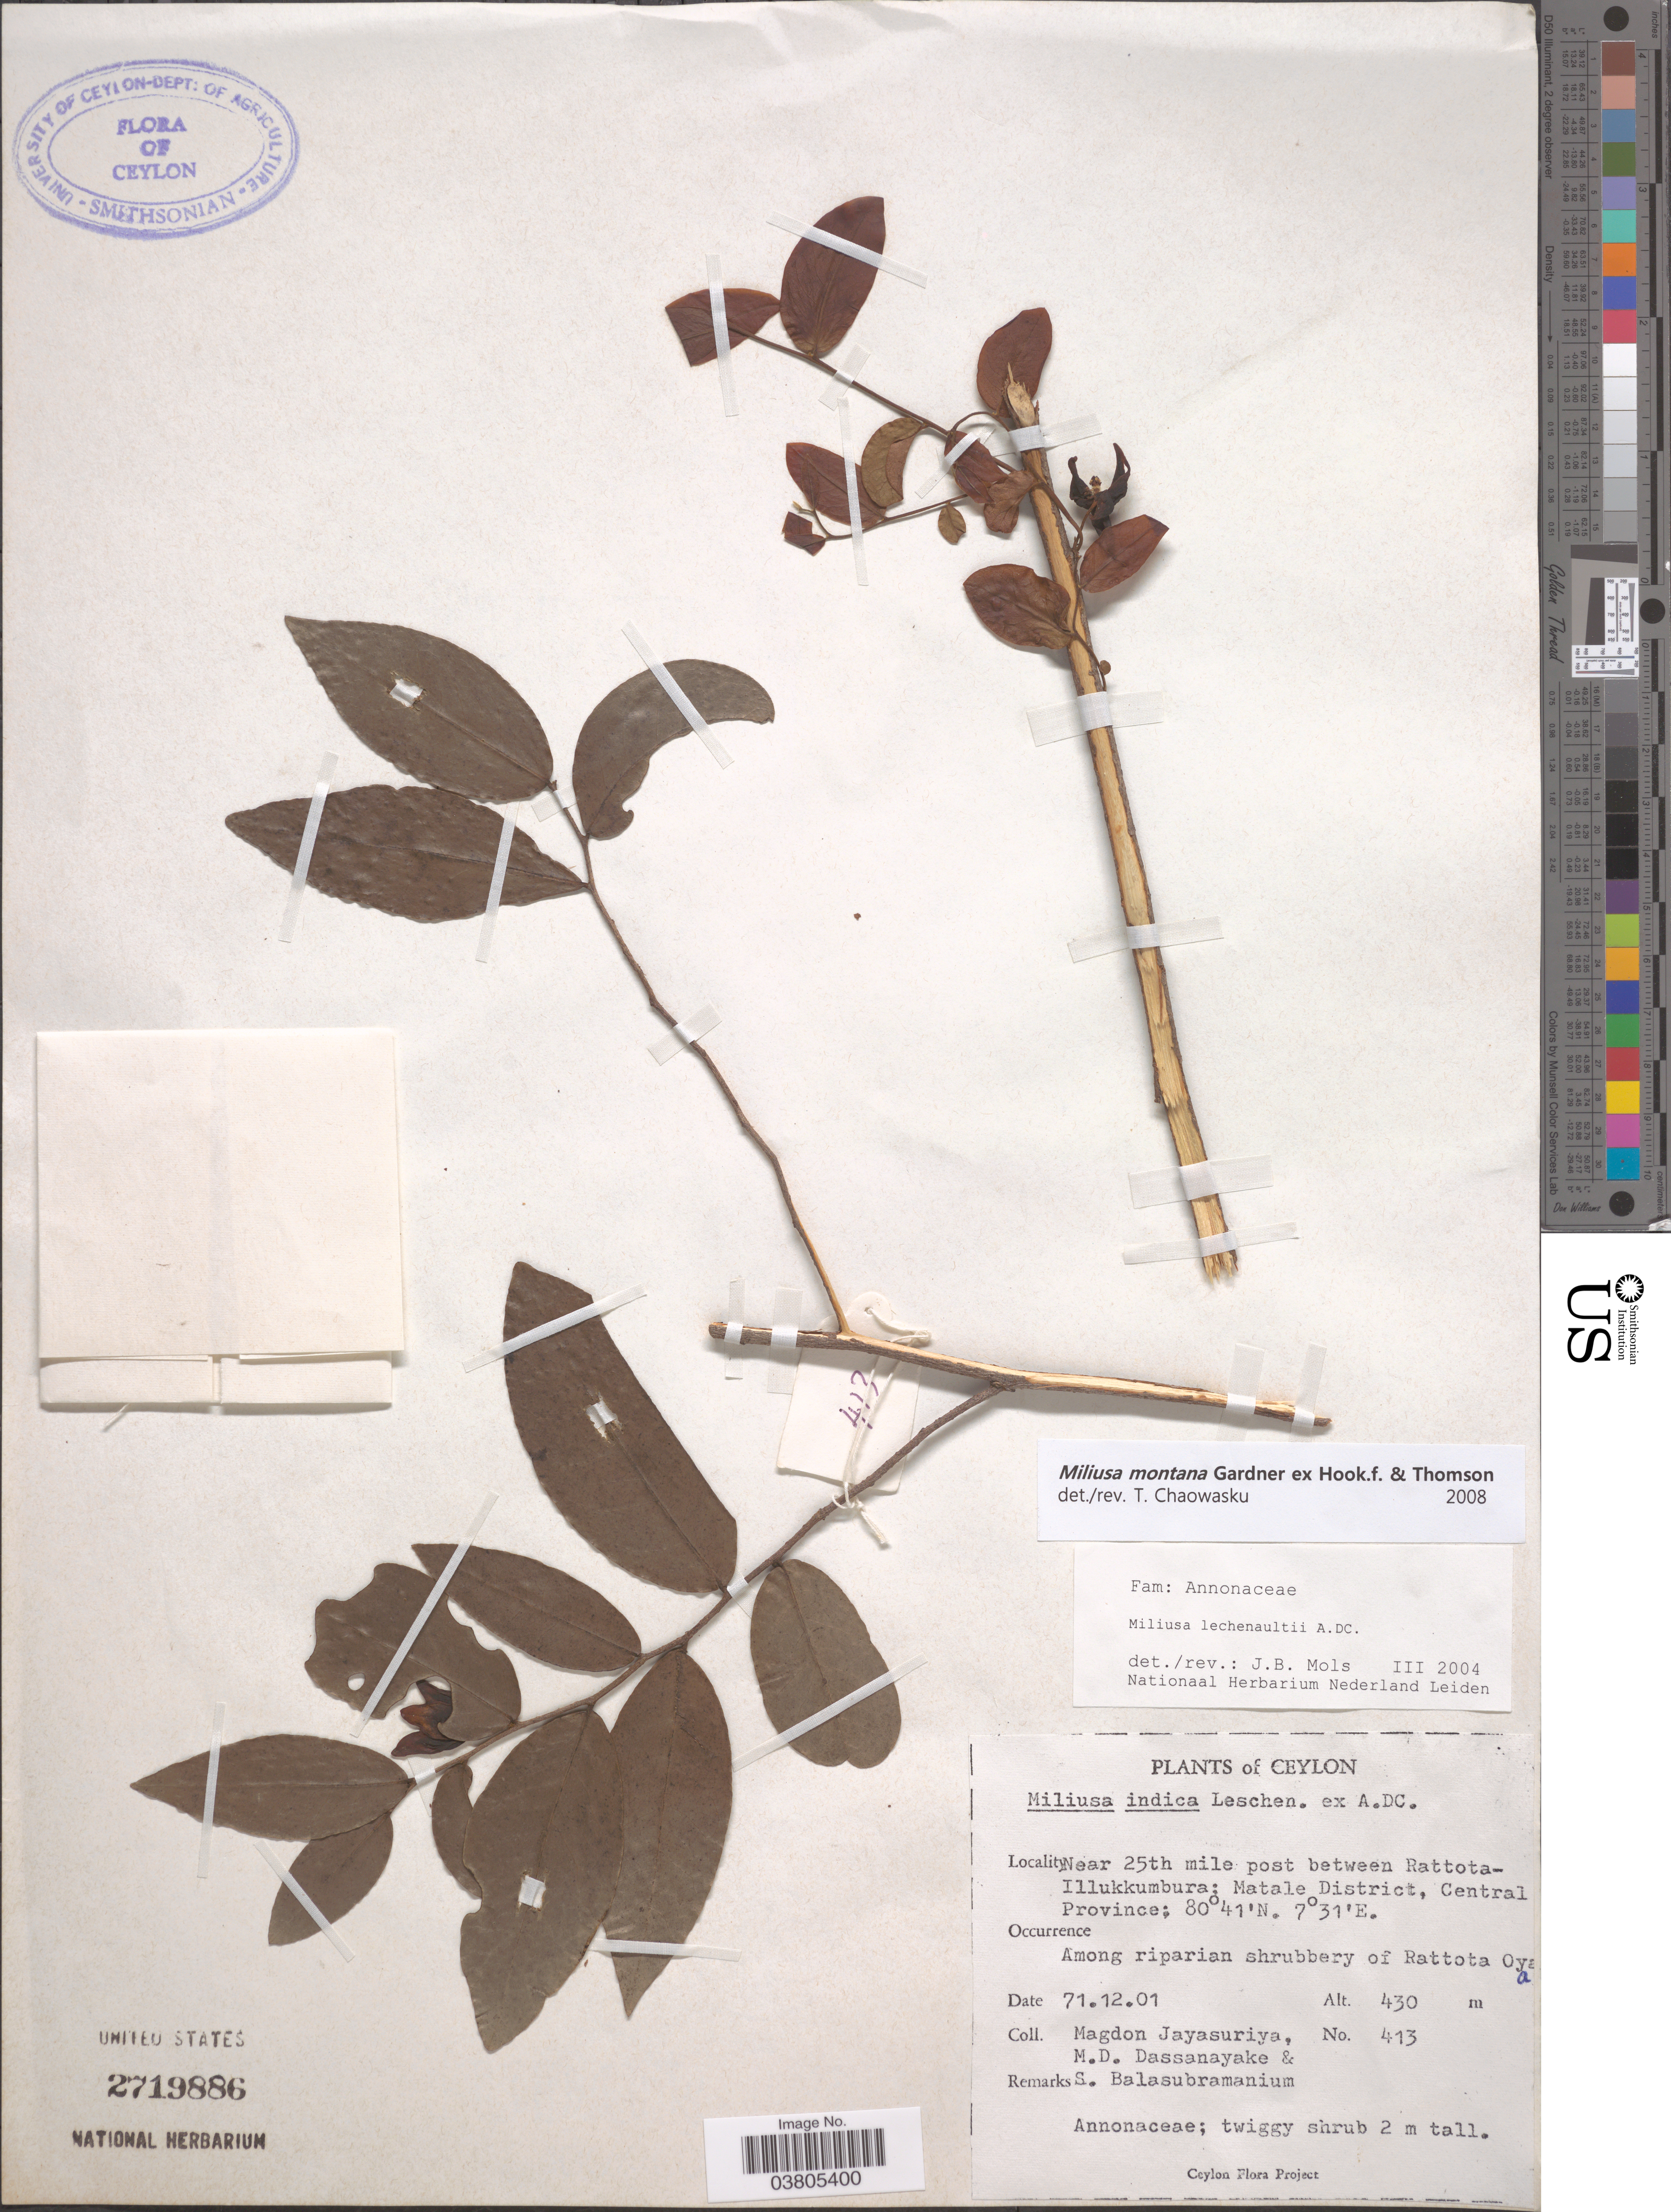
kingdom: Plantae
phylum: Tracheophyta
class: Magnoliopsida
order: Magnoliales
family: Annonaceae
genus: Miliusa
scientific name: Miliusa montana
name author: Gardner ex Hook. f. & Thomson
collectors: A. H. Jayasuriya, M. D. Dassanayake & S. Balasubramanium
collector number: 413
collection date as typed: Transcribed d/m/y: 1/12/71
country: Sri Lanka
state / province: Central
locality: Ceylon. Near 25th mile post between Rattota-Illukkumbura: Matale District. Among riparian shrubbery of Rattota Oya.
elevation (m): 430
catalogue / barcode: US 2719886